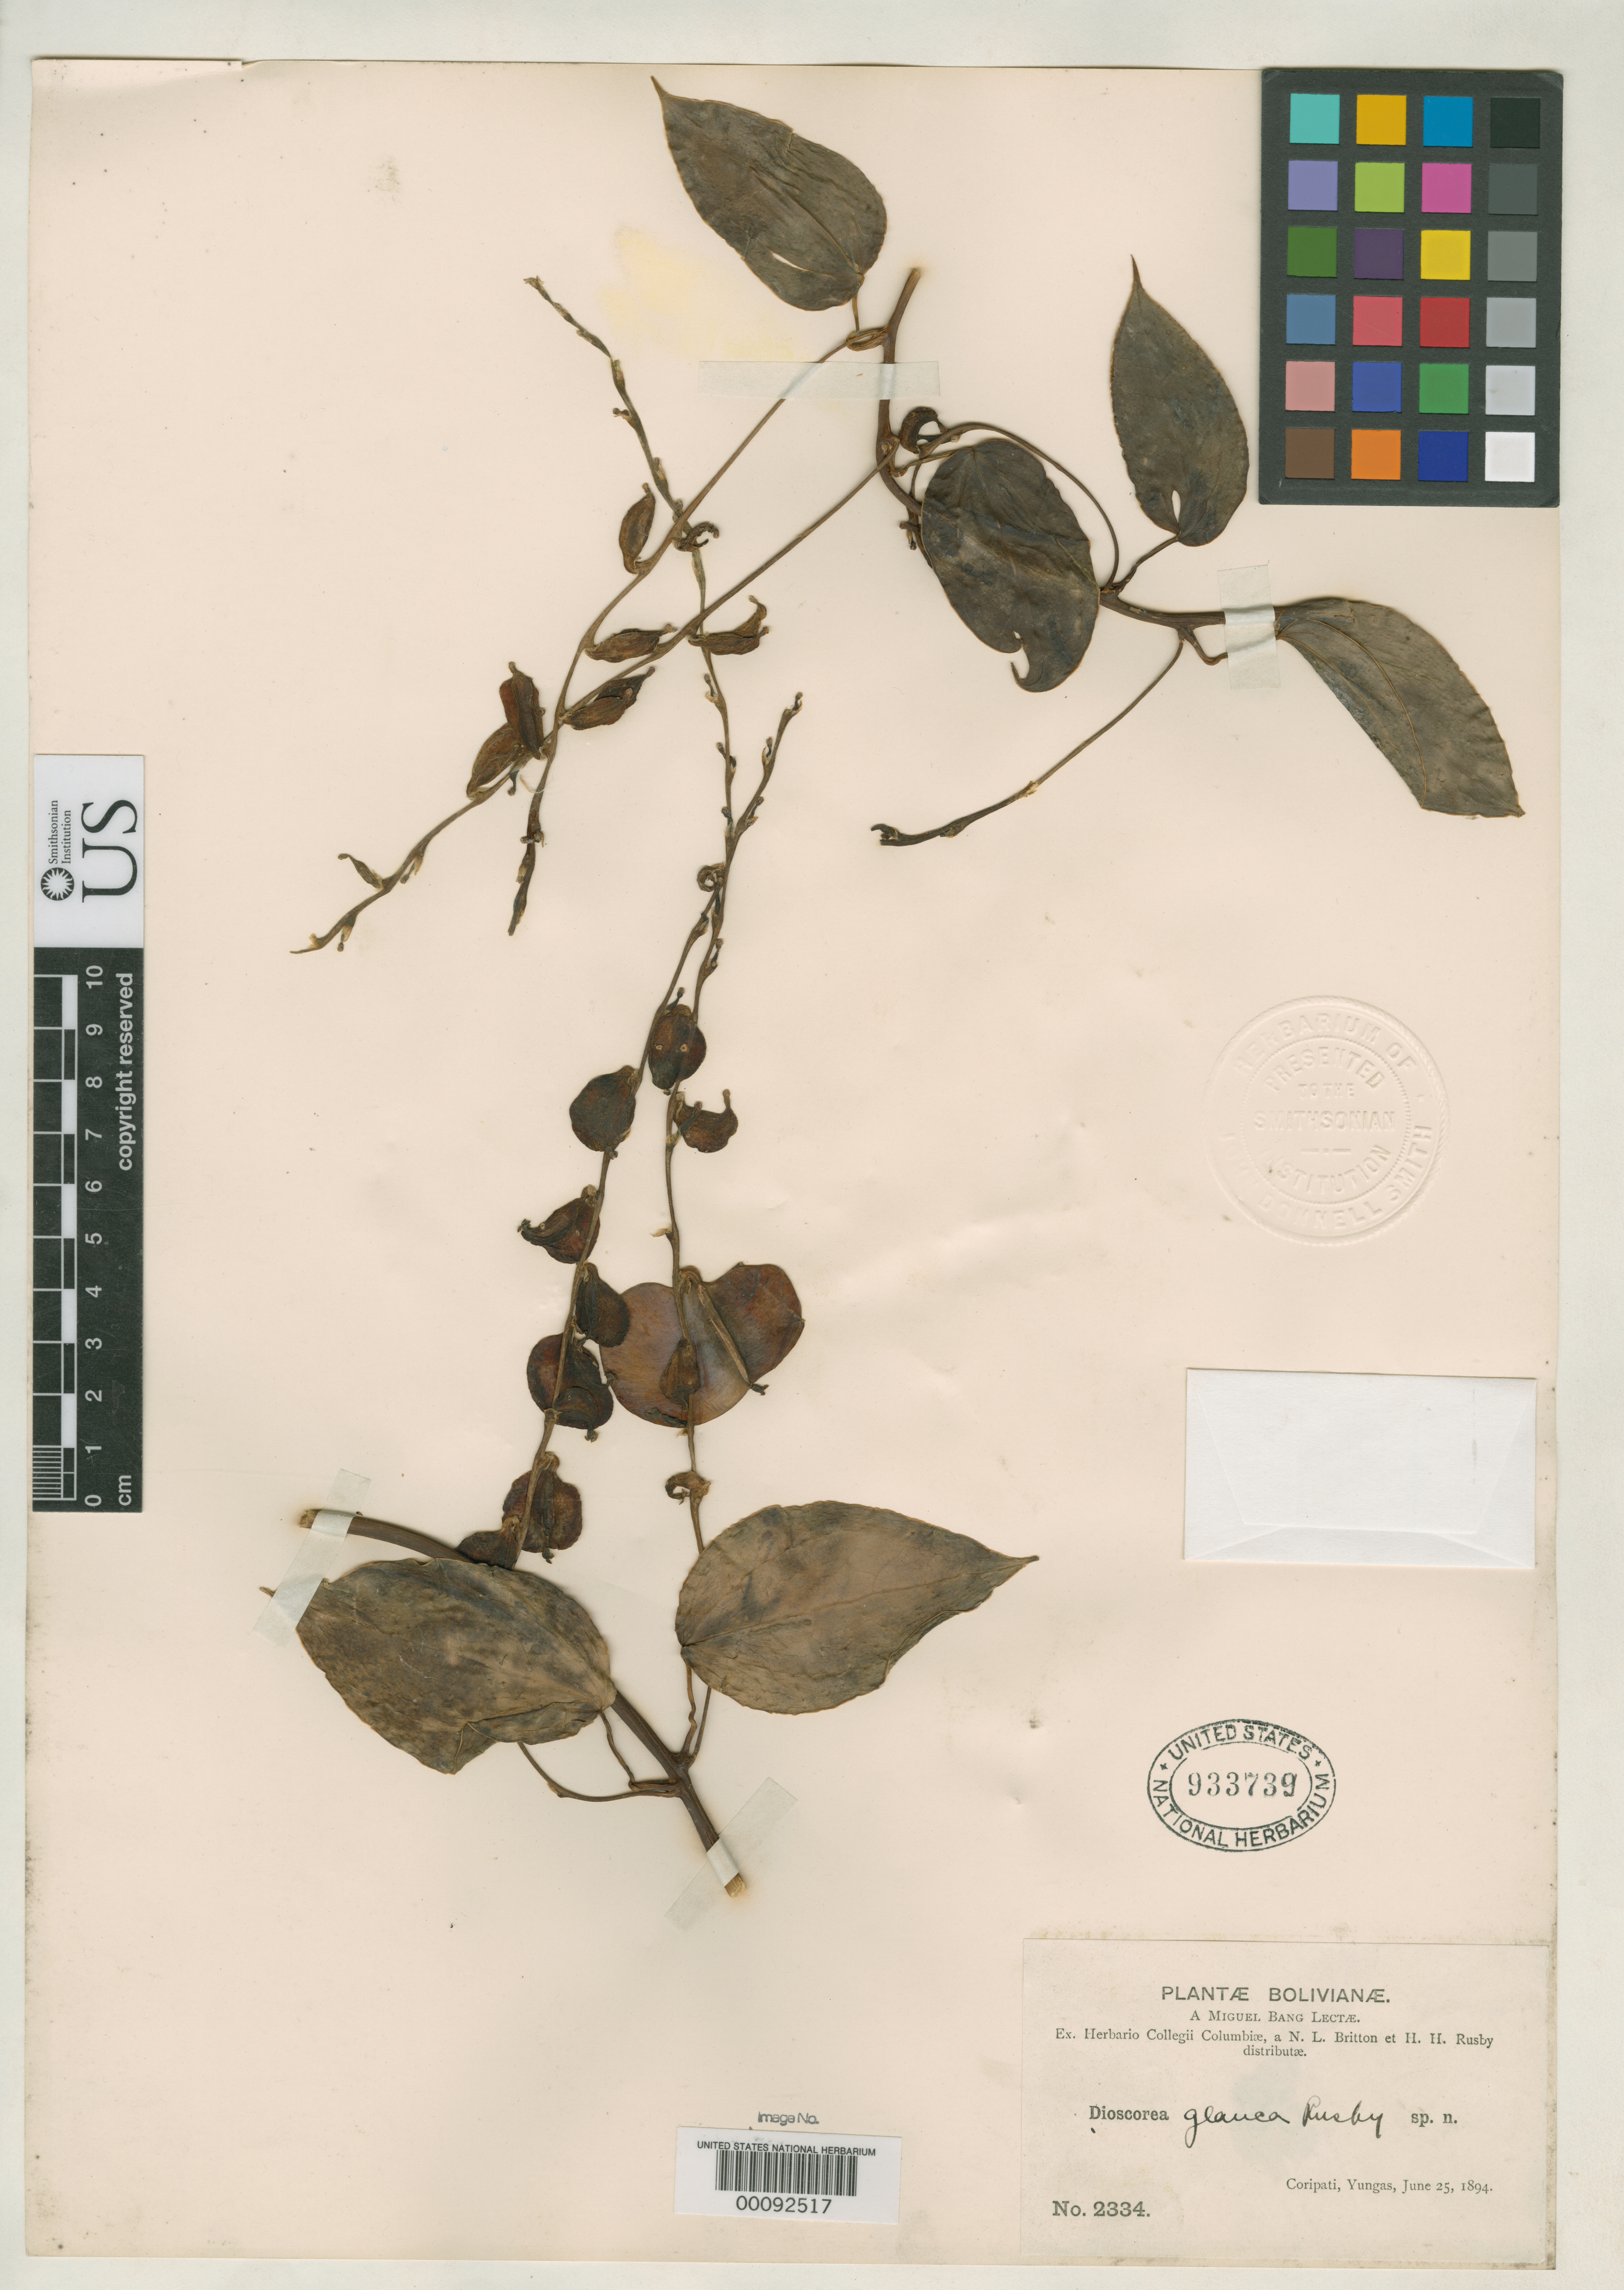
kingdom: Plantae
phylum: Tracheophyta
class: Liliopsida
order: Dioscoreales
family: Dioscoreaceae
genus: Dioscorea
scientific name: Dioscorea glauca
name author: Rusby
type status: Isotype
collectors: M. Bang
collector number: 2334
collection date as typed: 25 Jun 1894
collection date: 1894-06-25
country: Bolivia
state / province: La Paz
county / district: Nor Yungas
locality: Coripata.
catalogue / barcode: US 933739